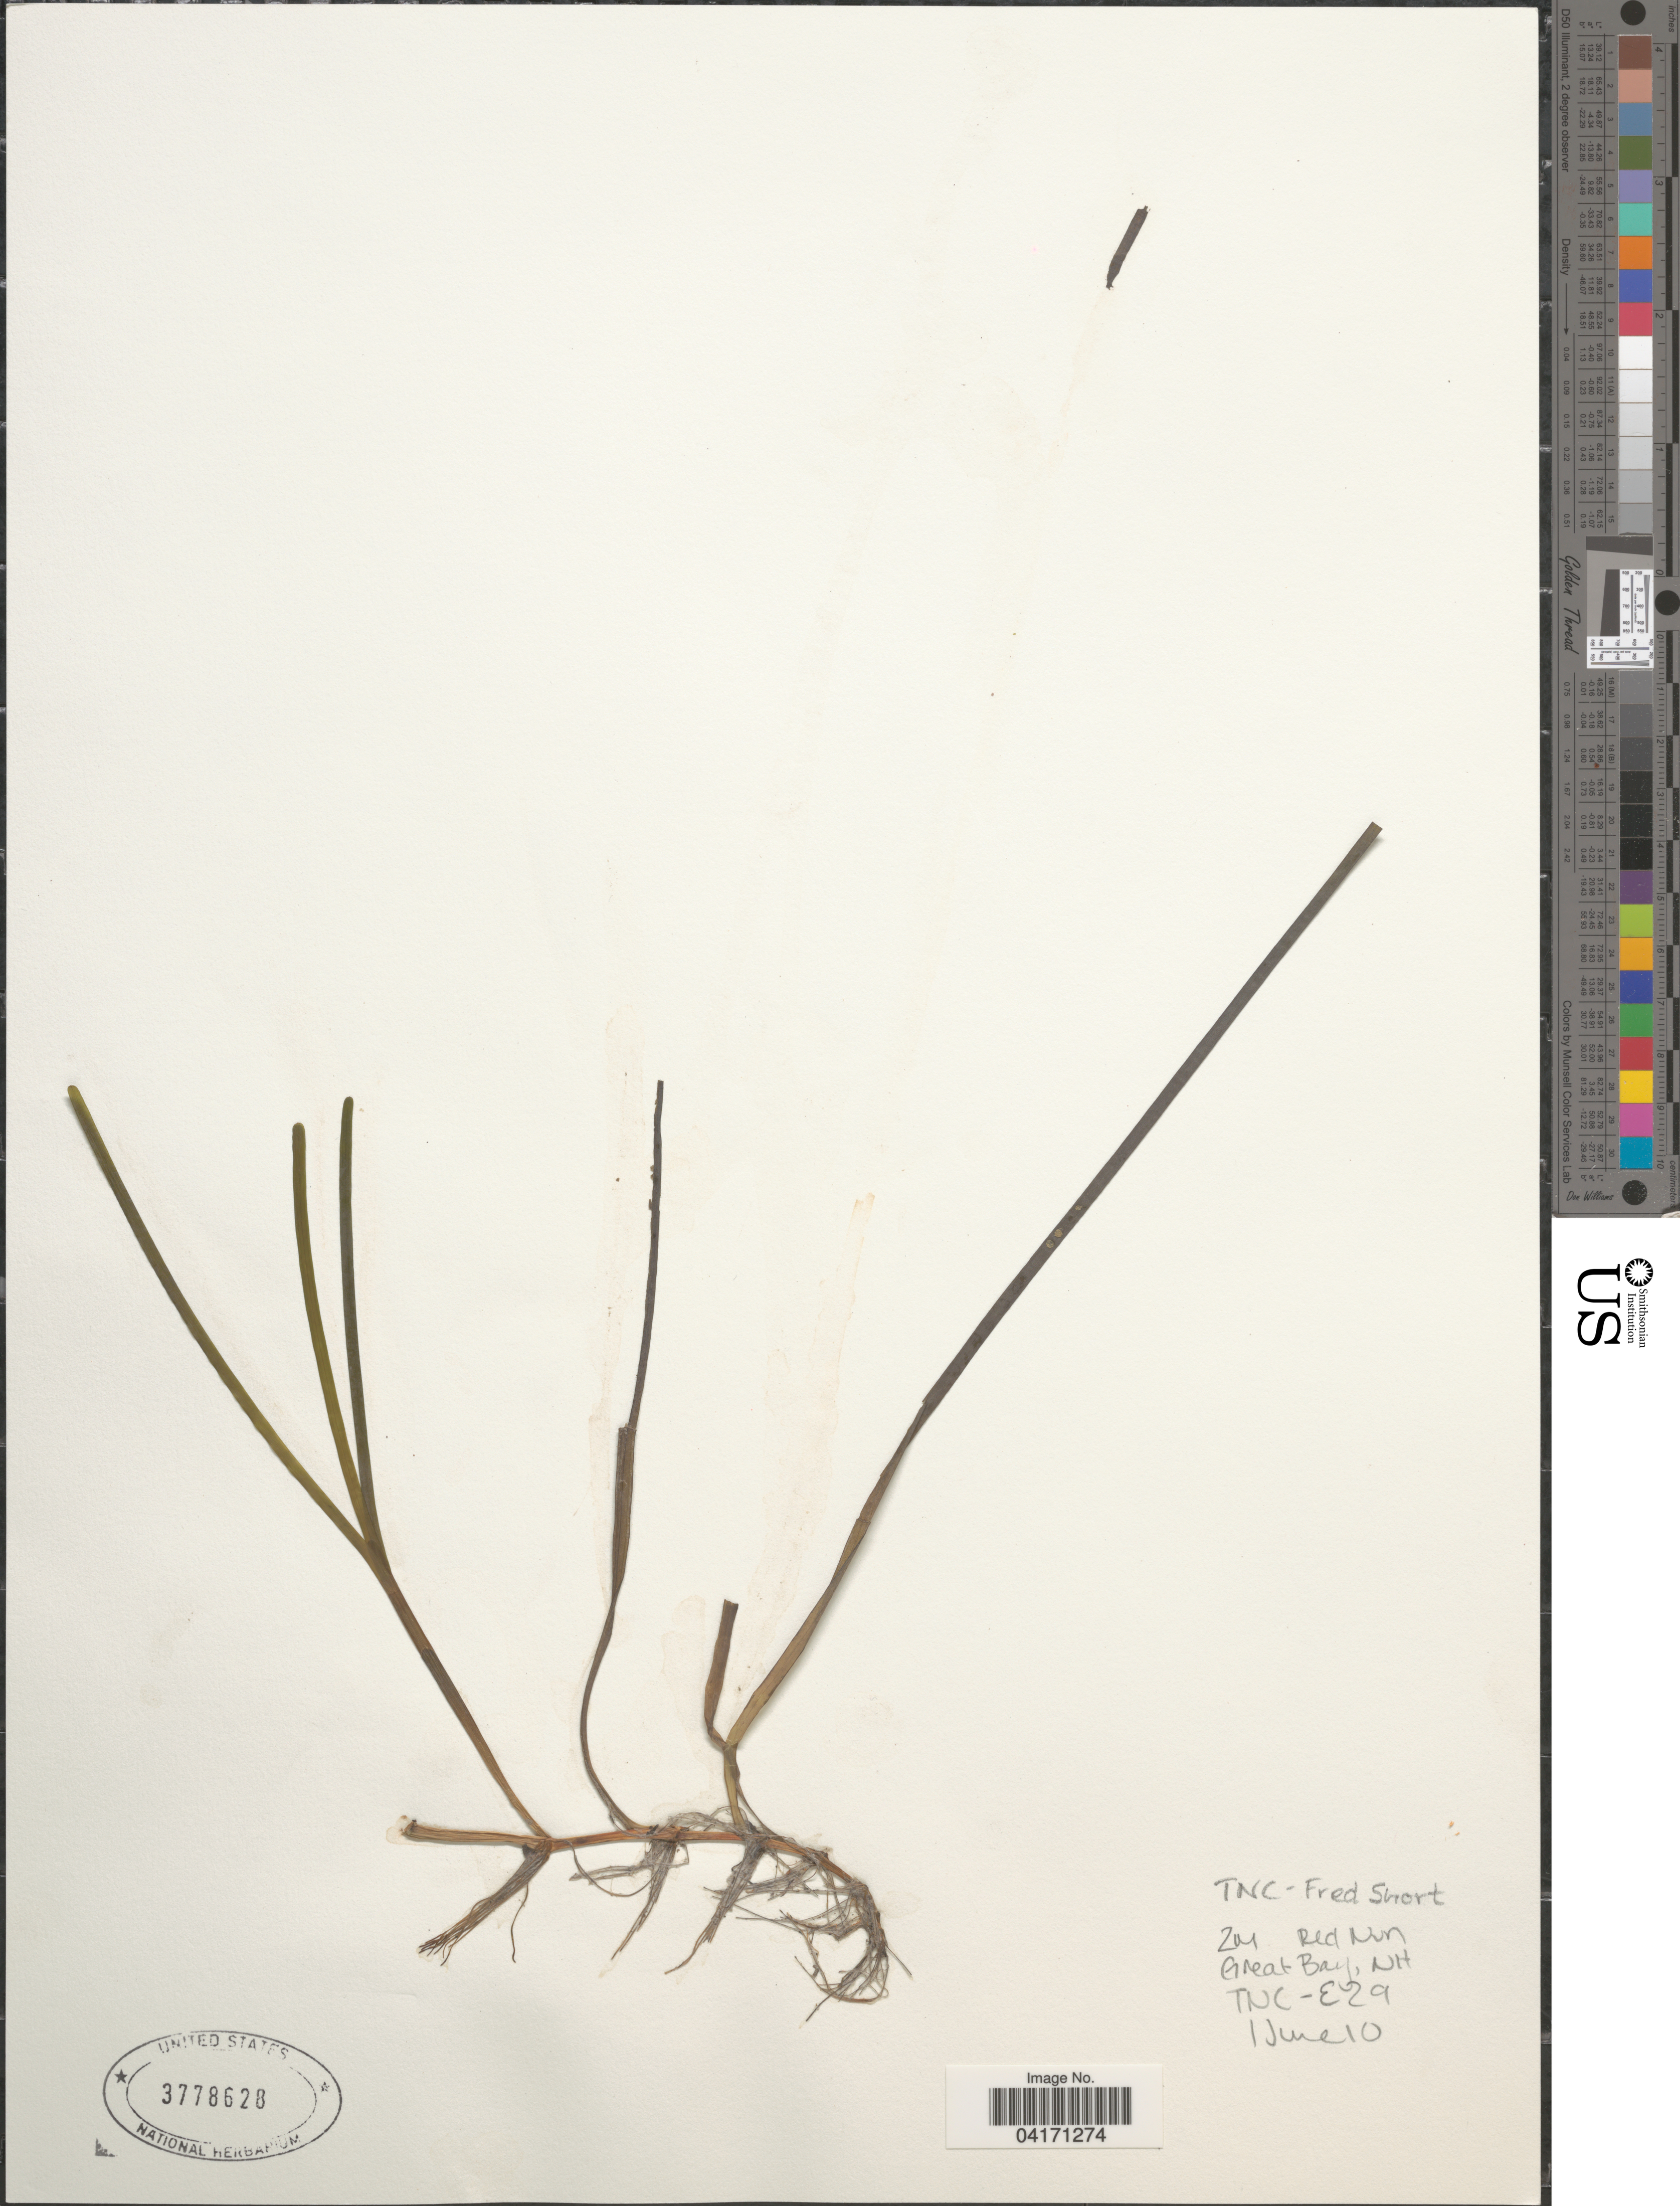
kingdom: Plantae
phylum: Tracheophyta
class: Liliopsida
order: Alismatales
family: Zosteraceae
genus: Zostera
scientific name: Zostera marina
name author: L.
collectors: F. Short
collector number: TNC-E29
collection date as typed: Transcribed d/m/y: 1/6/10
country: United States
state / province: New Hampshire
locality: Red Nun. Great Bay.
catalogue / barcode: US 3778628